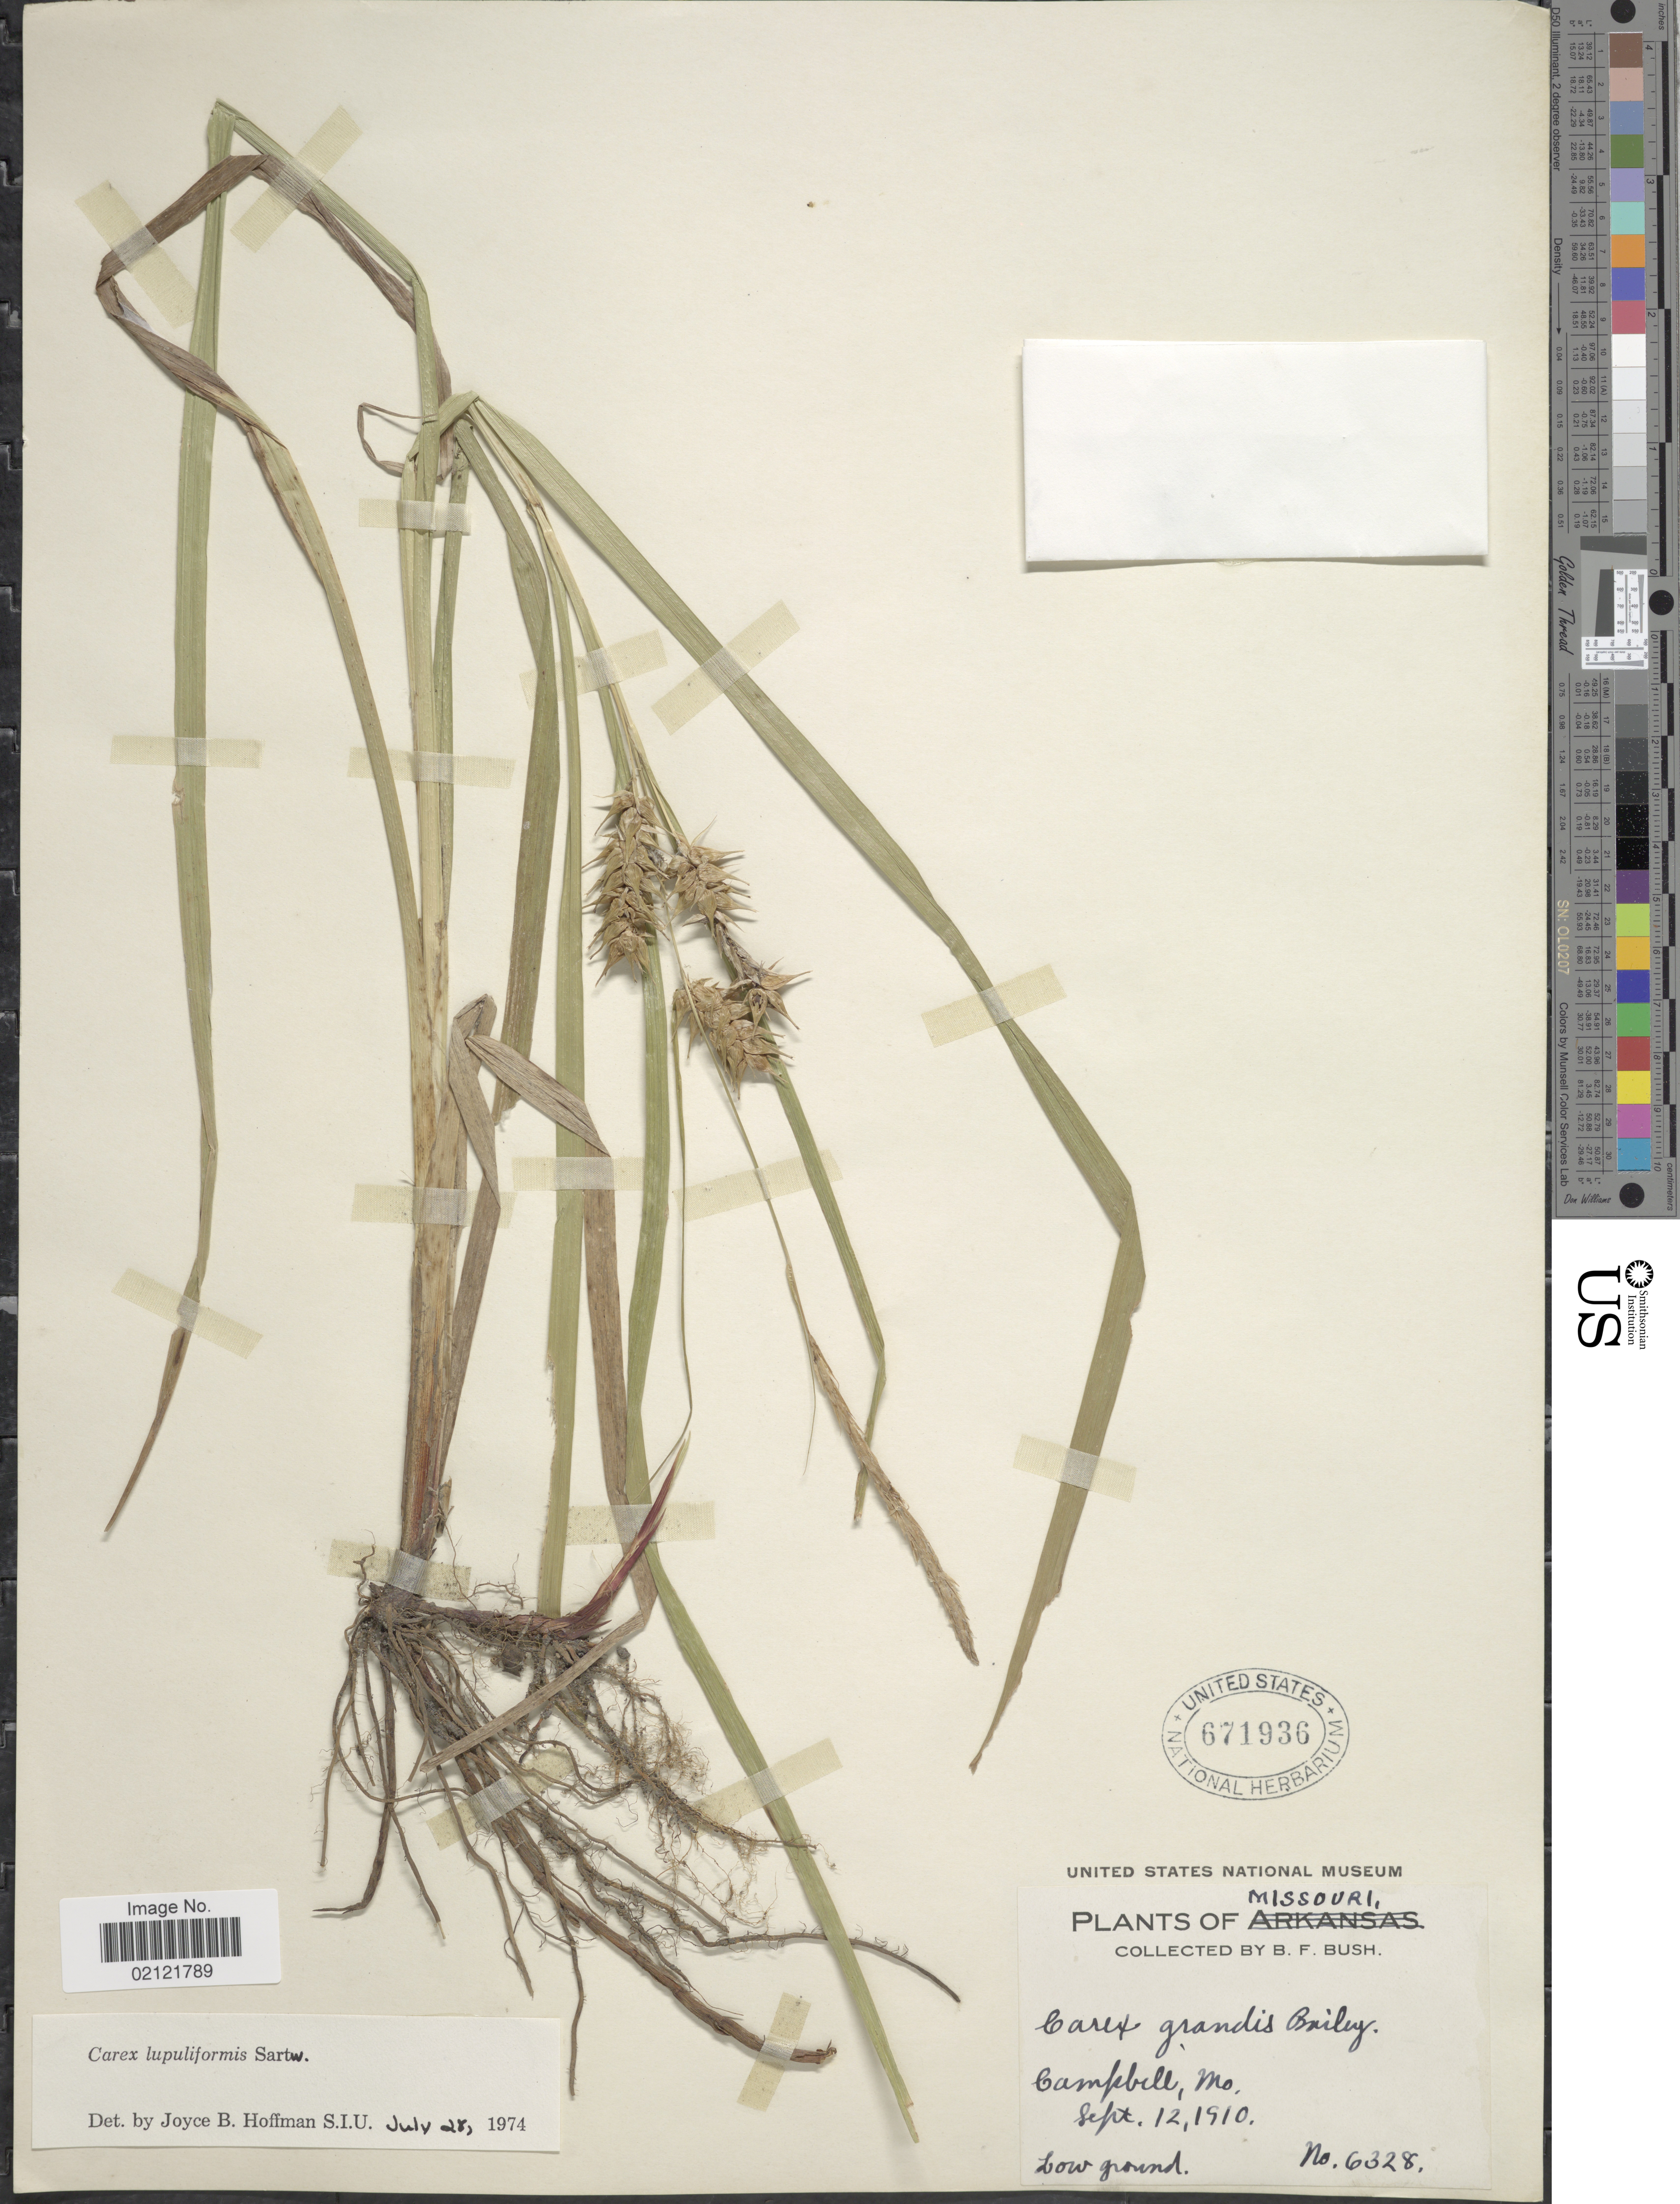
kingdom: Plantae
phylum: Tracheophyta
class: Liliopsida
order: Poales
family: Cyperaceae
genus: Carex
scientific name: Carex lupuliformis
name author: Sartwell ex Dewey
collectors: B. F. Bush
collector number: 6328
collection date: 1910-09-12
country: United States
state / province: Missouri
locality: Campbell, Mo.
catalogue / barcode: US 671936